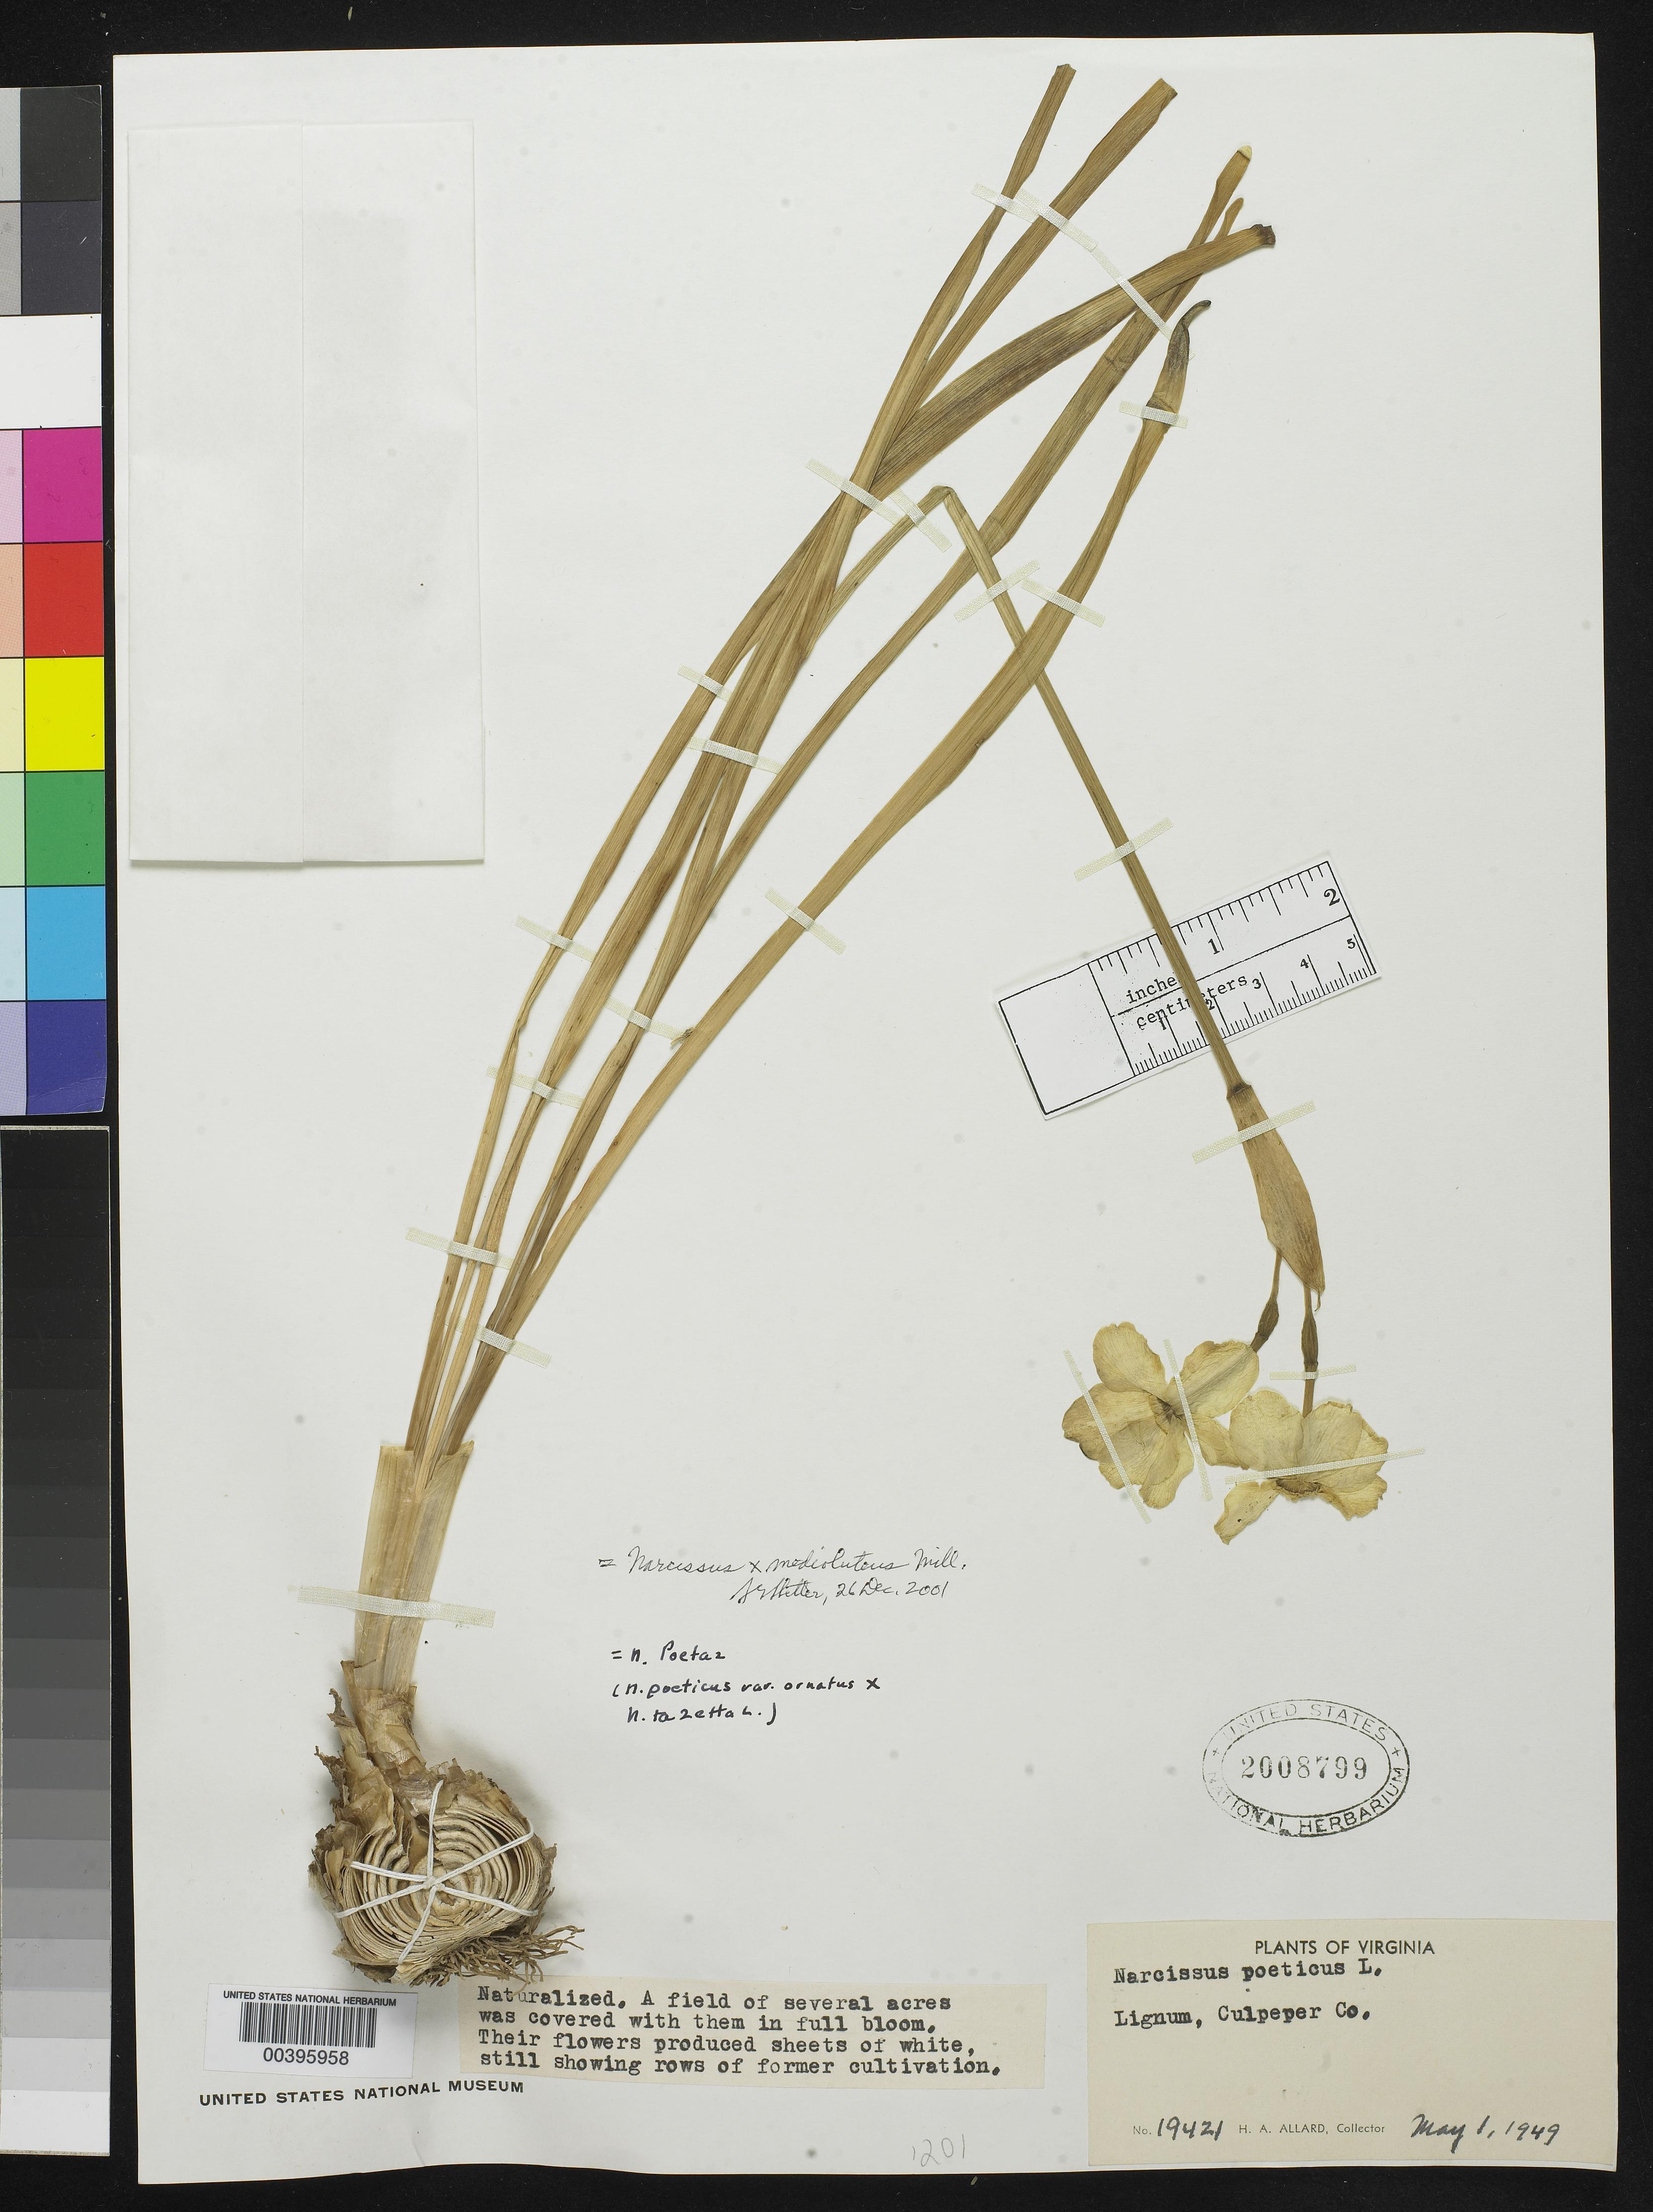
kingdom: Plantae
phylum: Tracheophyta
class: Liliopsida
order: Asparagales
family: Amaryllidaceae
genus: Narcissus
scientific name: Narcissus x medioluteus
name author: Mill.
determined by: Shetler, Stanwyn G., (US), NMNH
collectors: H. A. Allard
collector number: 19421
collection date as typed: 01 May 1949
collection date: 1949-05-01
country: United States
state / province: Virginia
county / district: Culpeper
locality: Lignum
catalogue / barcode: US 2008799